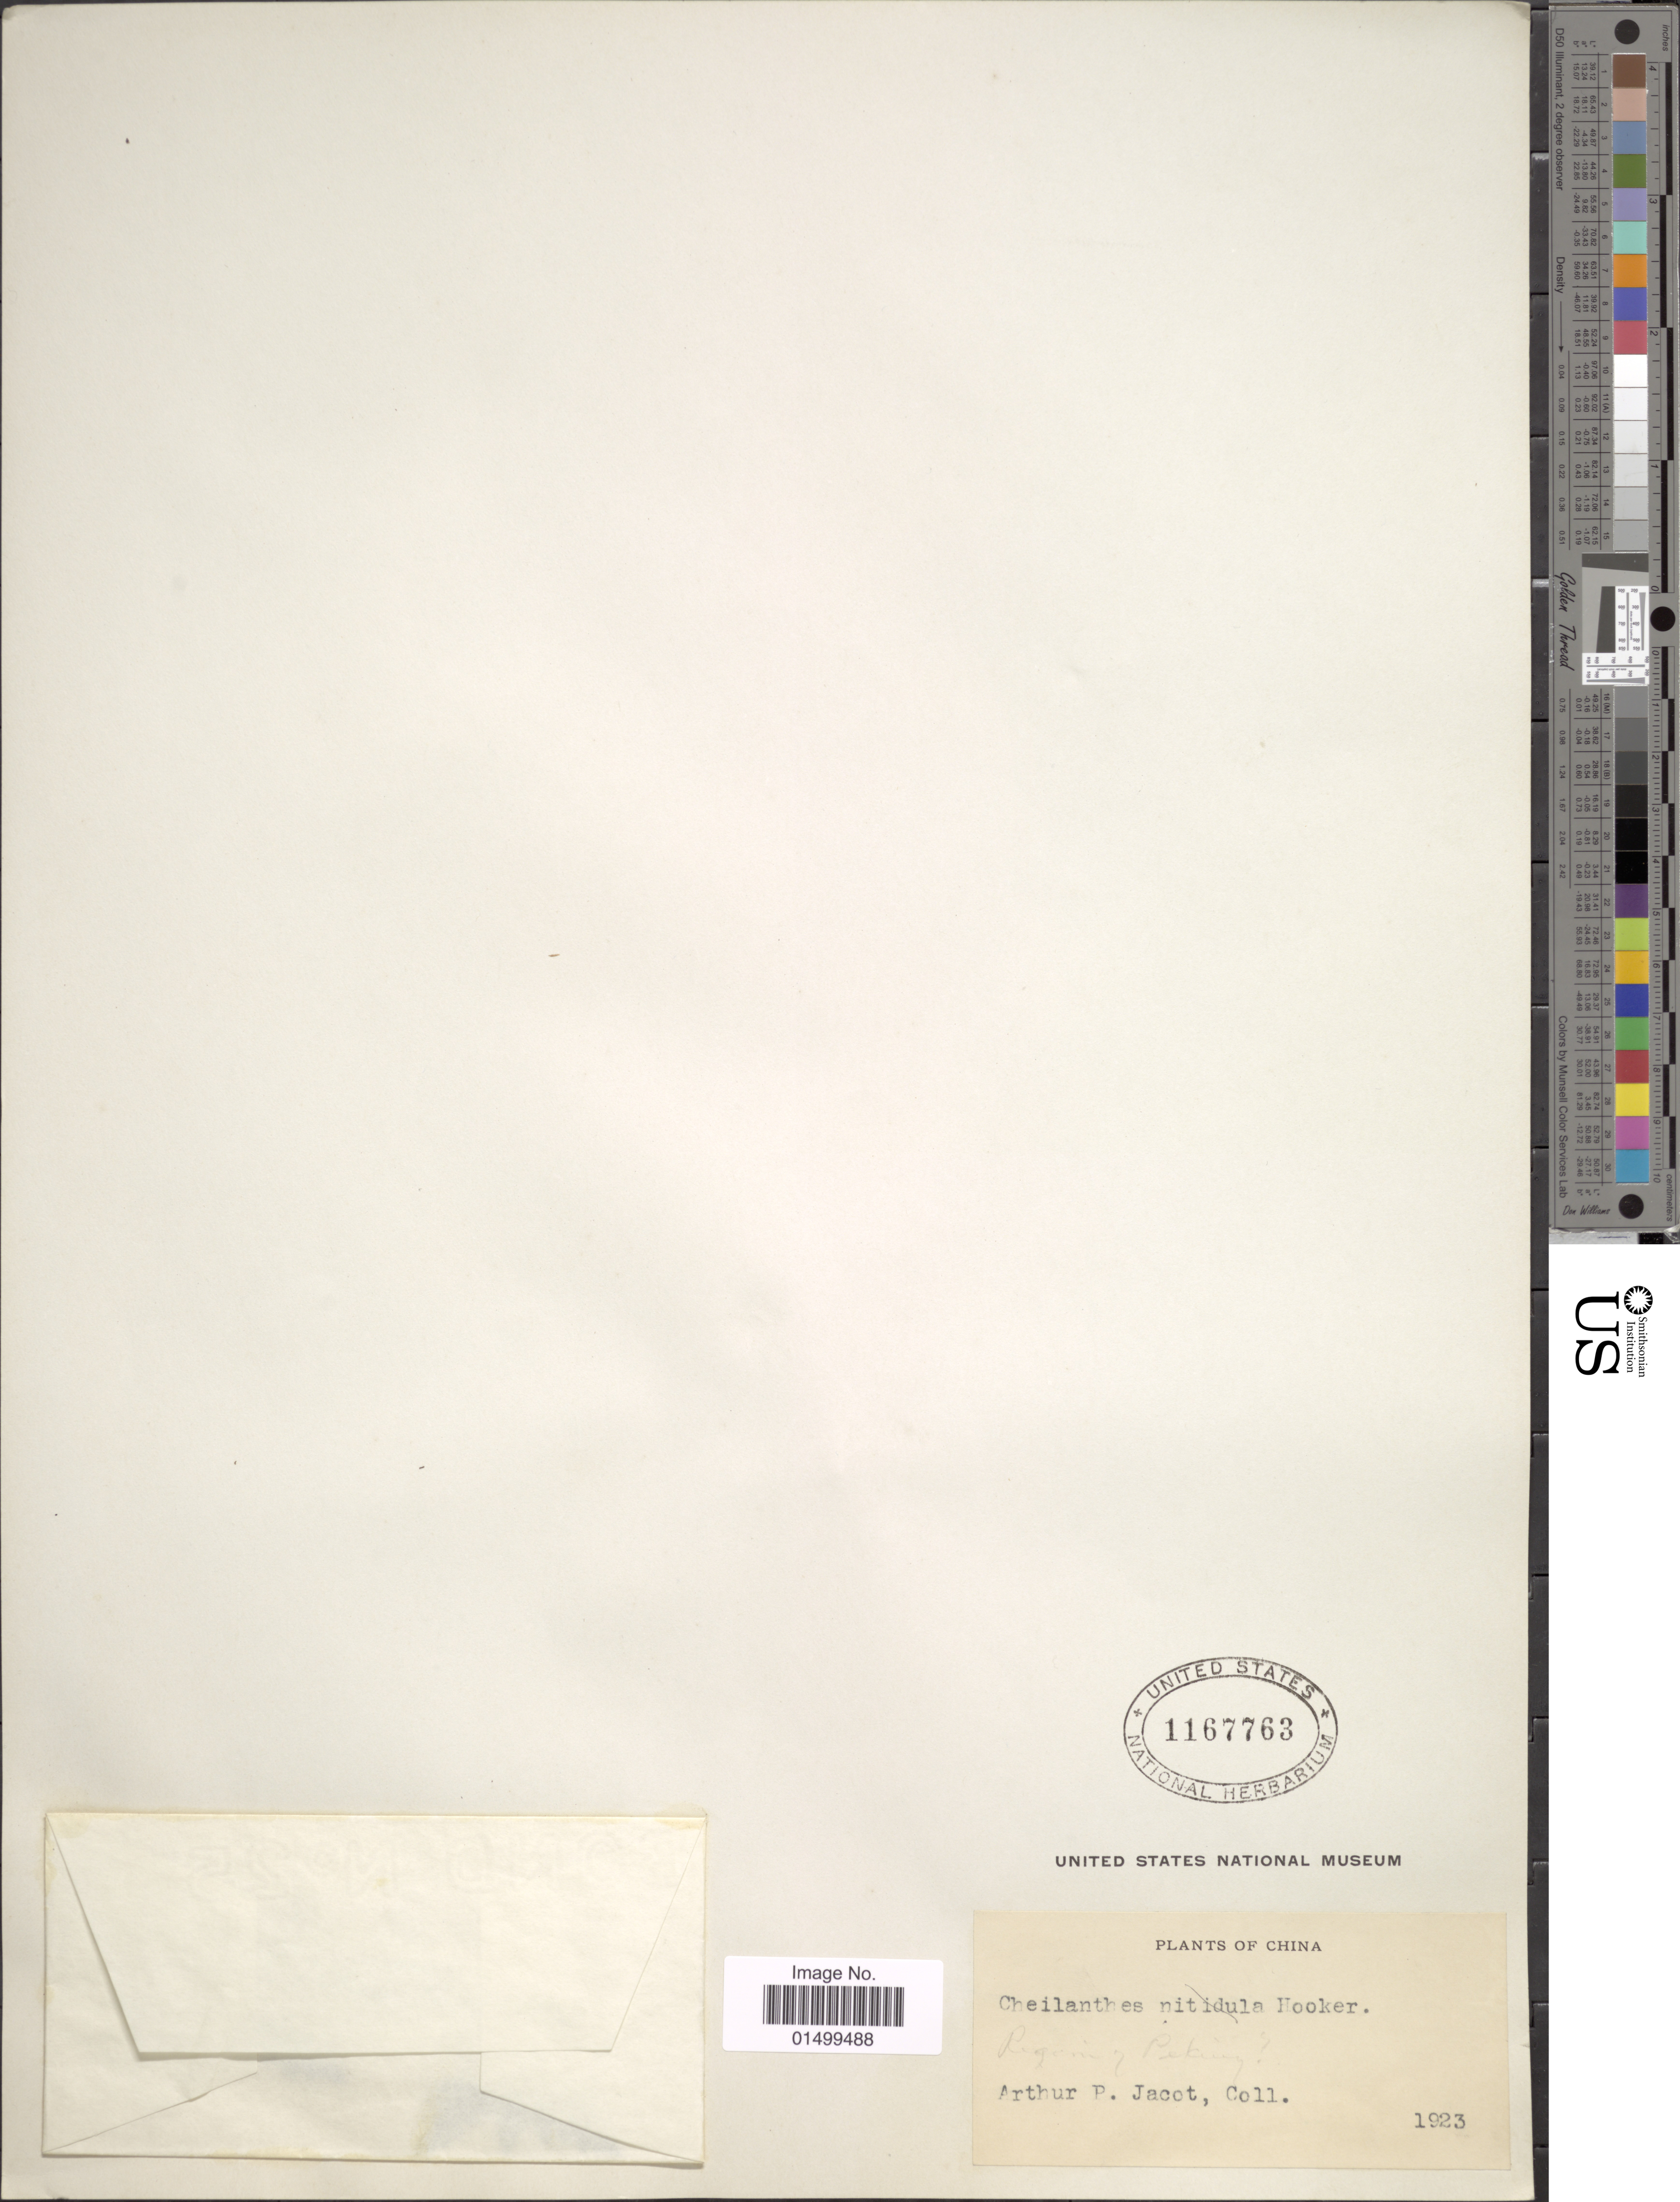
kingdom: Plantae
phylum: Tracheophyta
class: Polypodiopsida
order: Polypodiales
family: Pteridaceae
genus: Cheilanthes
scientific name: Cheilanthes duclouxii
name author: (Christ) Ching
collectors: A. Jacot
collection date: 1923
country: China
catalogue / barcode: US 1167763